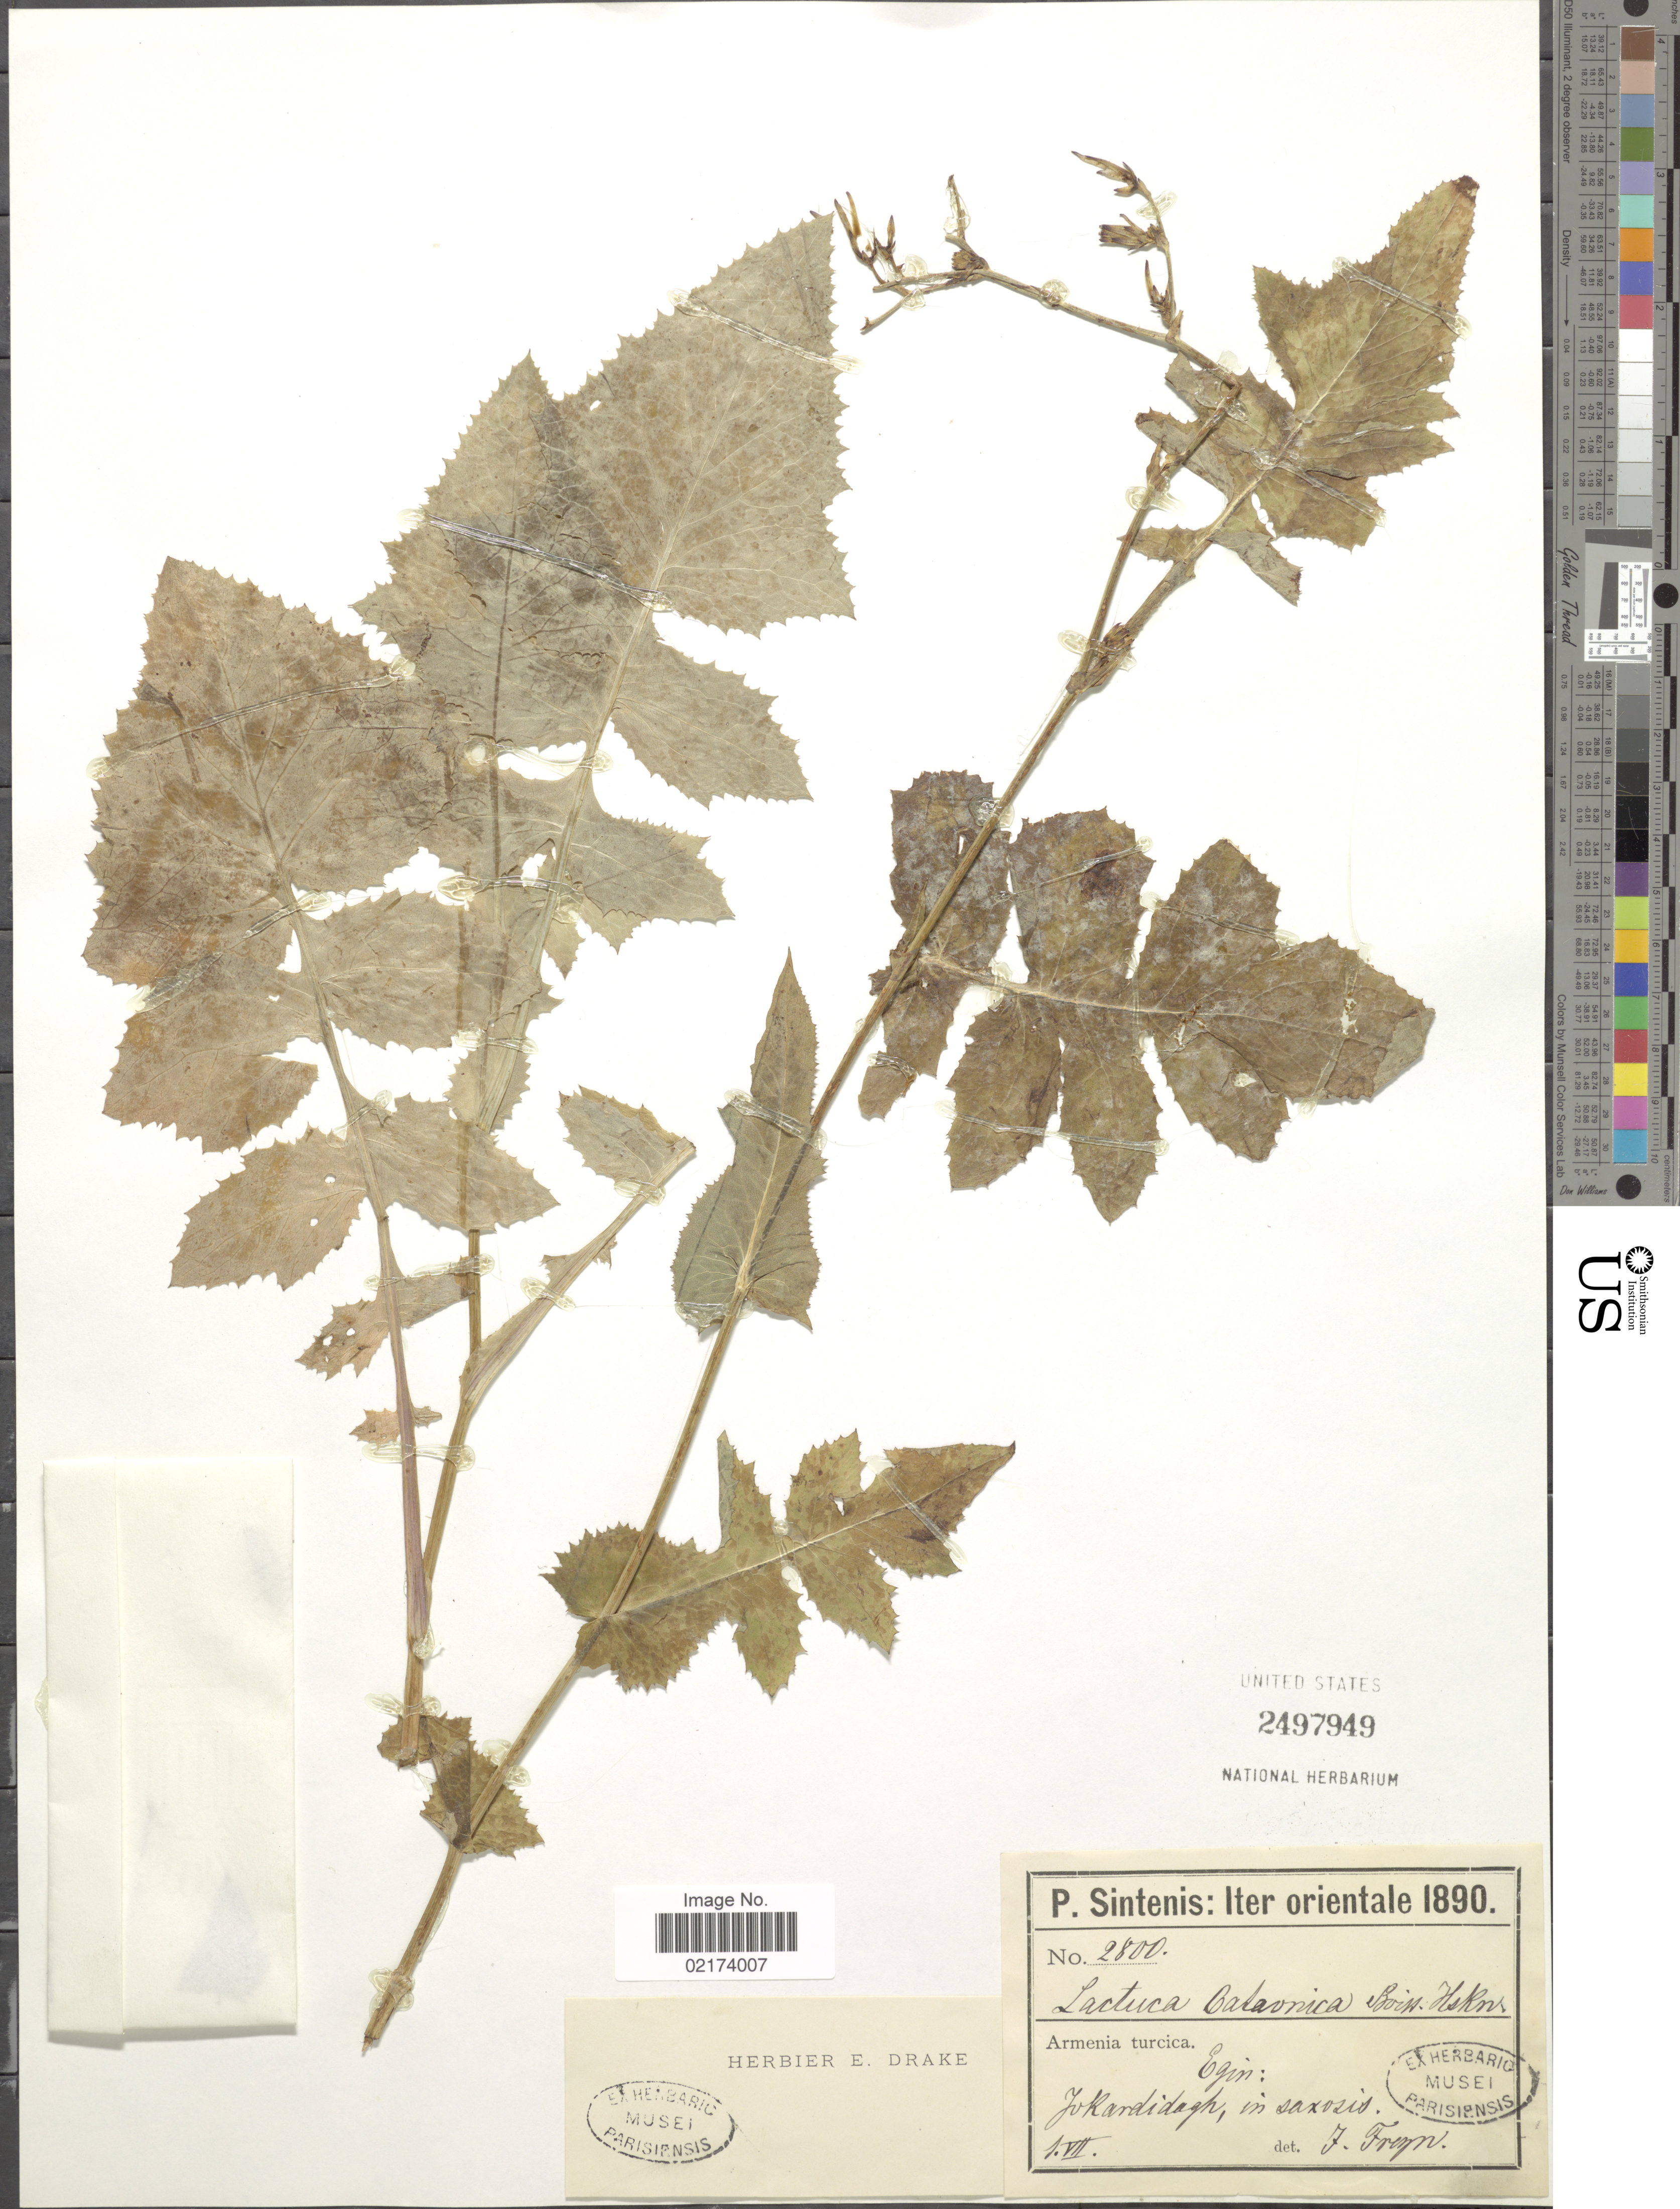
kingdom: Plantae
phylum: Tracheophyta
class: Magnoliopsida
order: Asterales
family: Asteraceae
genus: Lactuca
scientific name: Lactuca cataonica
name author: Boiss. & Hausskn.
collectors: P. Sintenis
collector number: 2800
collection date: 1890-07-01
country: Turkey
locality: Armenia turcica, Egin, Jokardidagh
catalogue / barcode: US 2497949